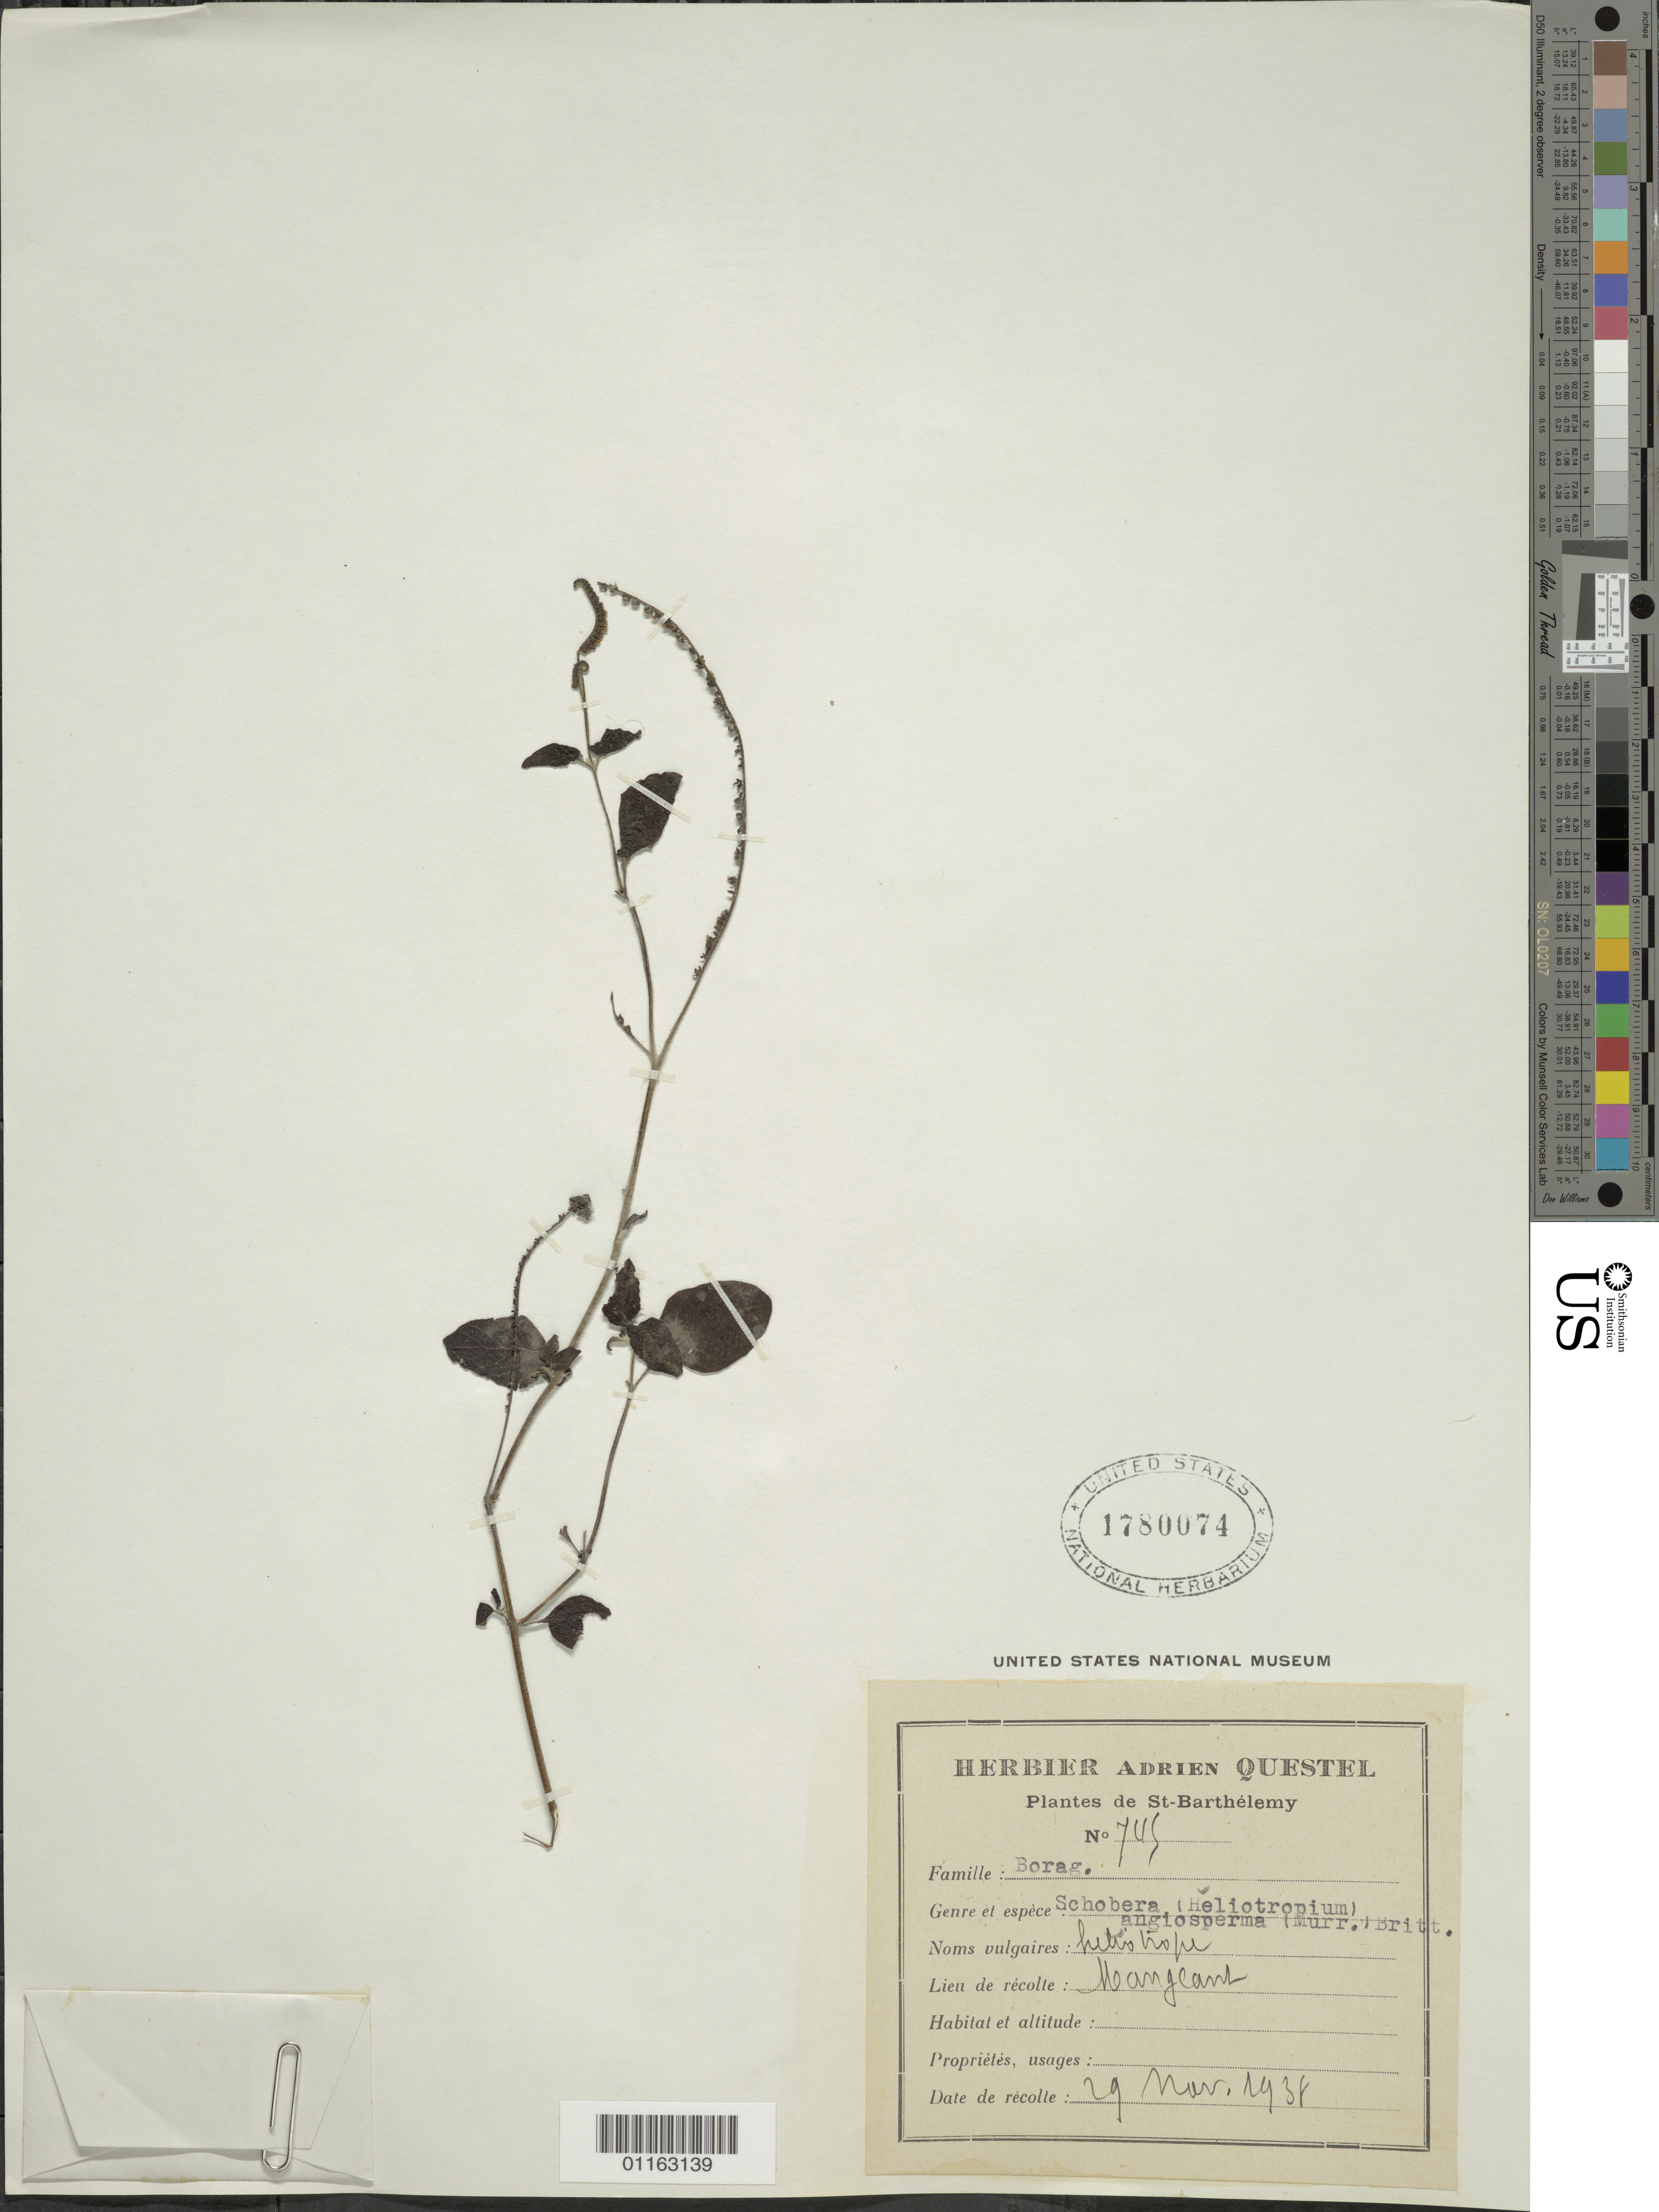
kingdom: Plantae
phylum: Tracheophyta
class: Magnoliopsida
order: Boraginales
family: Heliotropiaceae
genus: Schobera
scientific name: Schobera angiosperma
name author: (Murr.) Britton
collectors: A. Questel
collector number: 745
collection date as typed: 29 Mar 1938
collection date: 1938-03-29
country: Guadeloupe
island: St. Barthélemy I.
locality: Meangean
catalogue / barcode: US 1780074